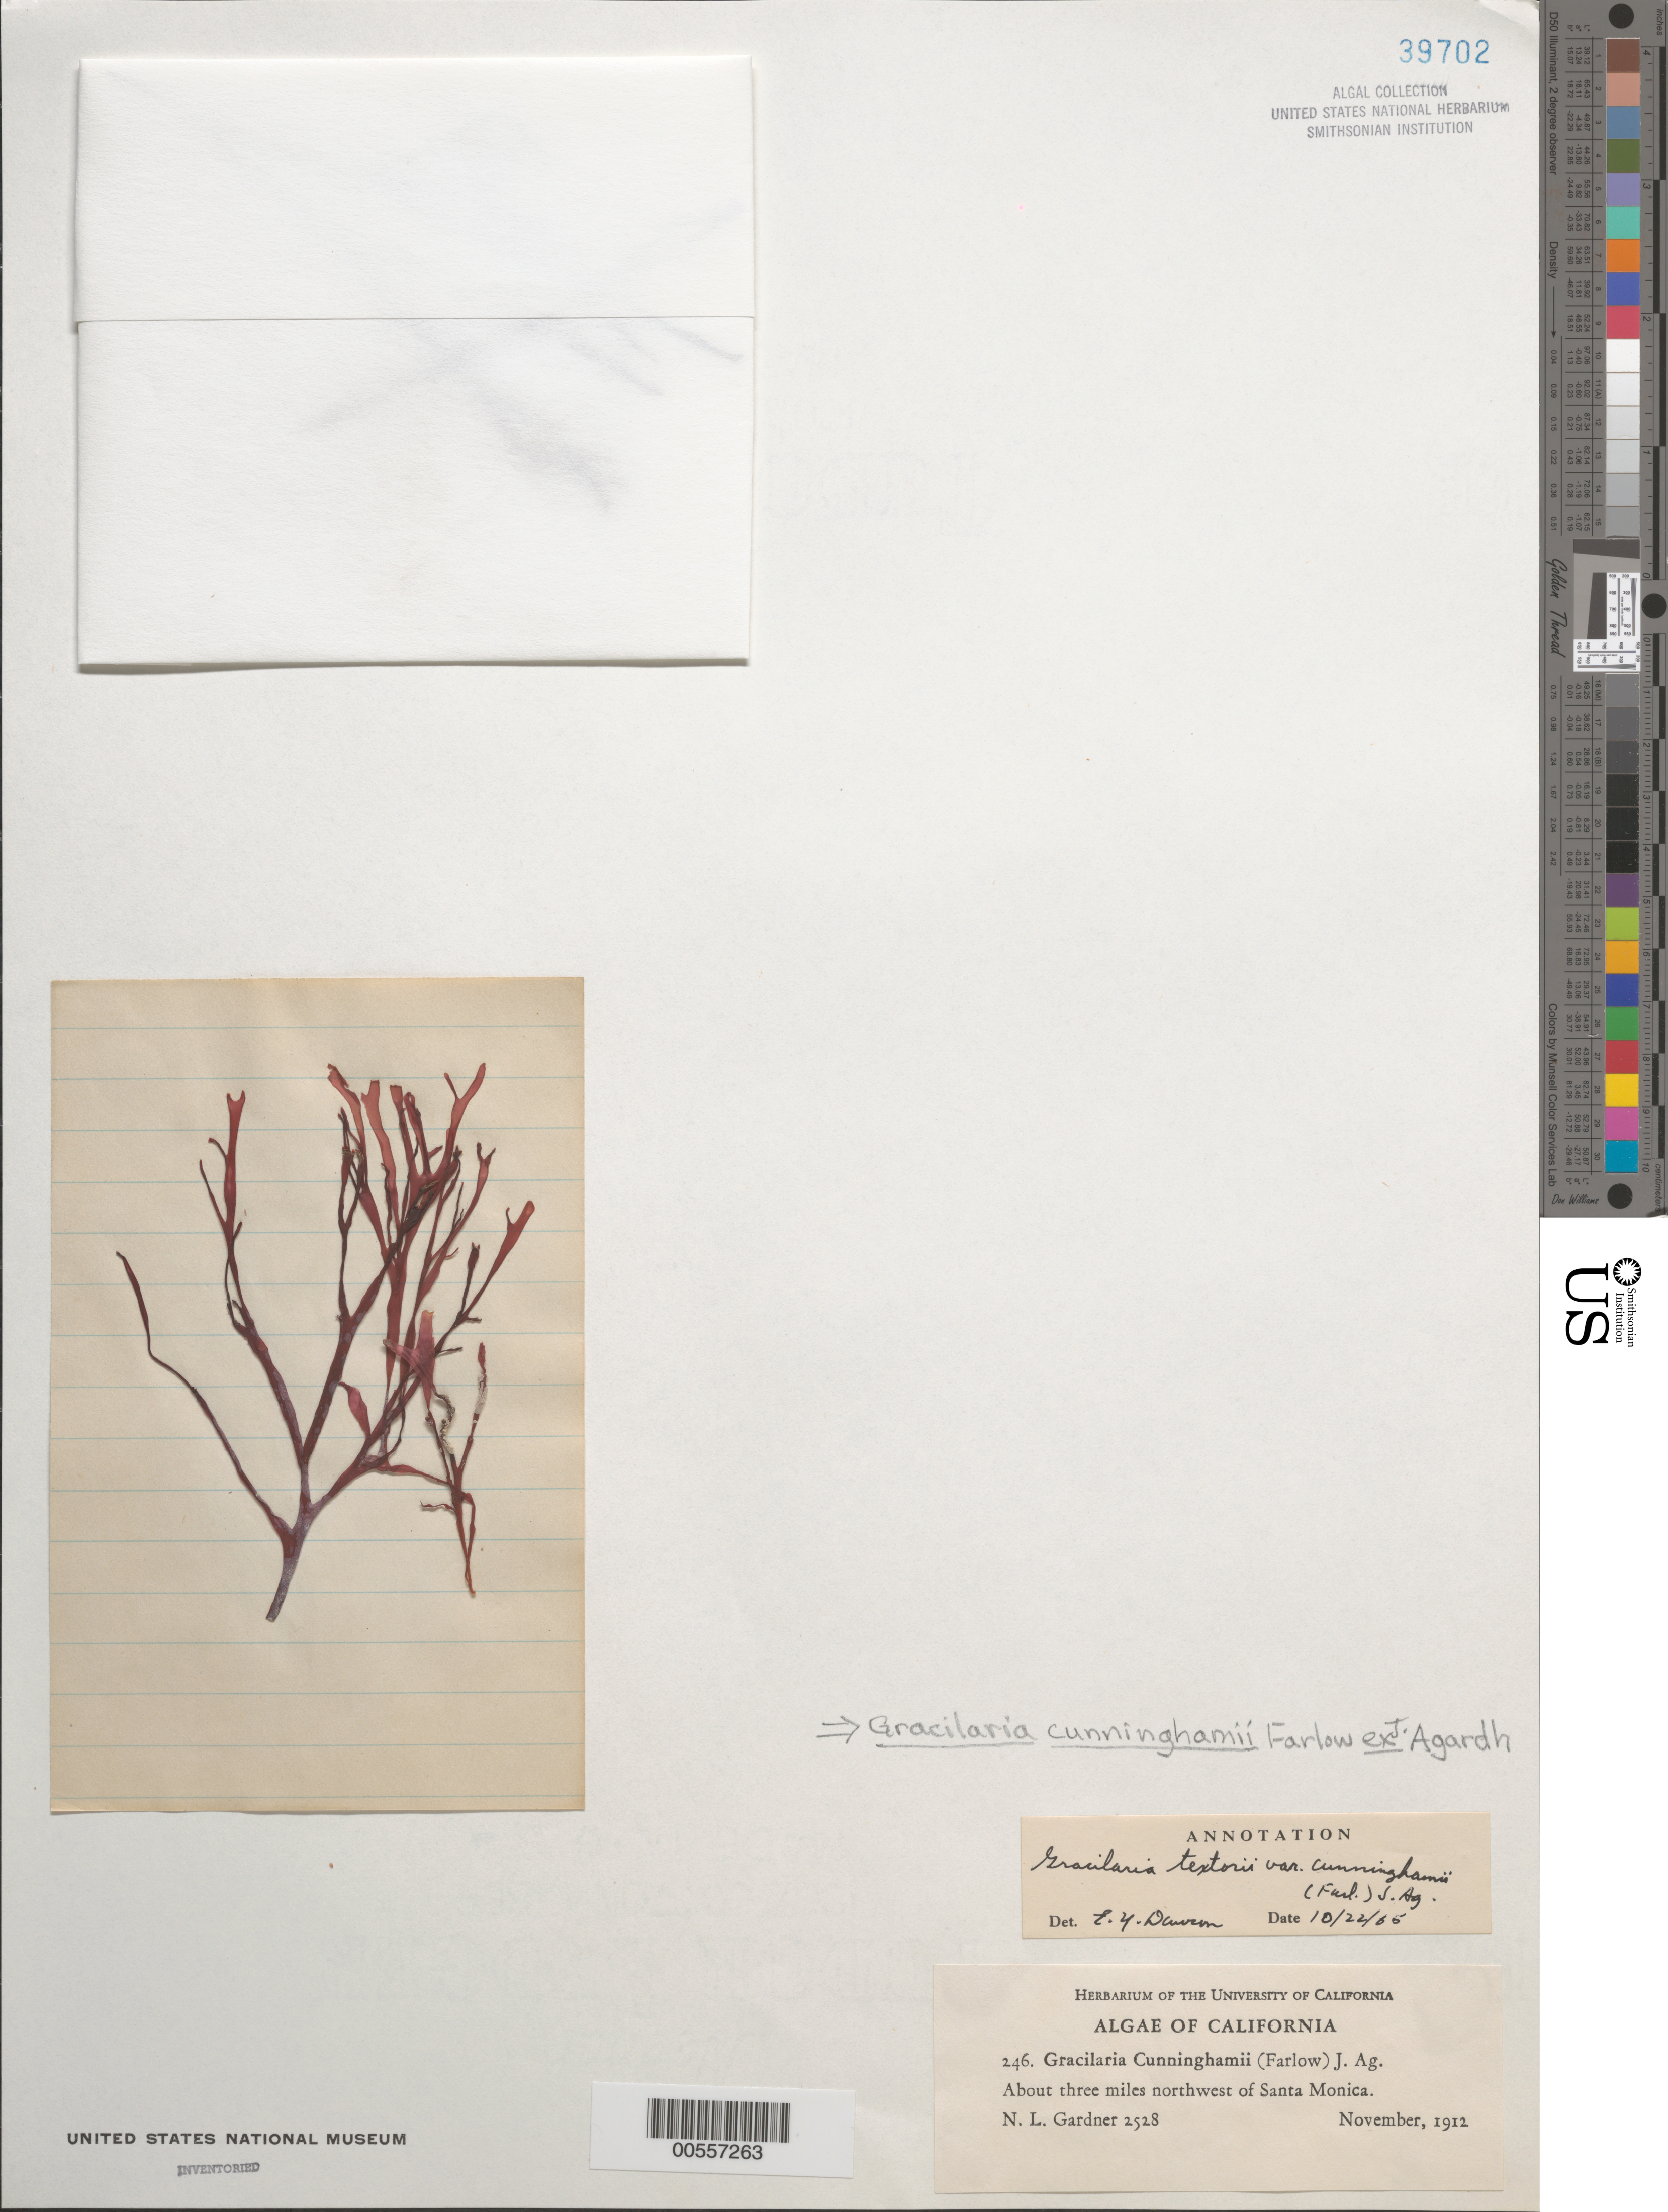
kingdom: Plantae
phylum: Rhodophyta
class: Florideophyceae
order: Gracilariales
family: Gracilariaceae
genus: Gracilaria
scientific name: Gracilaria textorii var. cunninghamii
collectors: N. Gardner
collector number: NLG 2528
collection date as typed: Nov 1912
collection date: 1912-11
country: United States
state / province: California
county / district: Los Angeles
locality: Ca. 3 miles northwest of Santa Monica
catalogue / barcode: US 39702